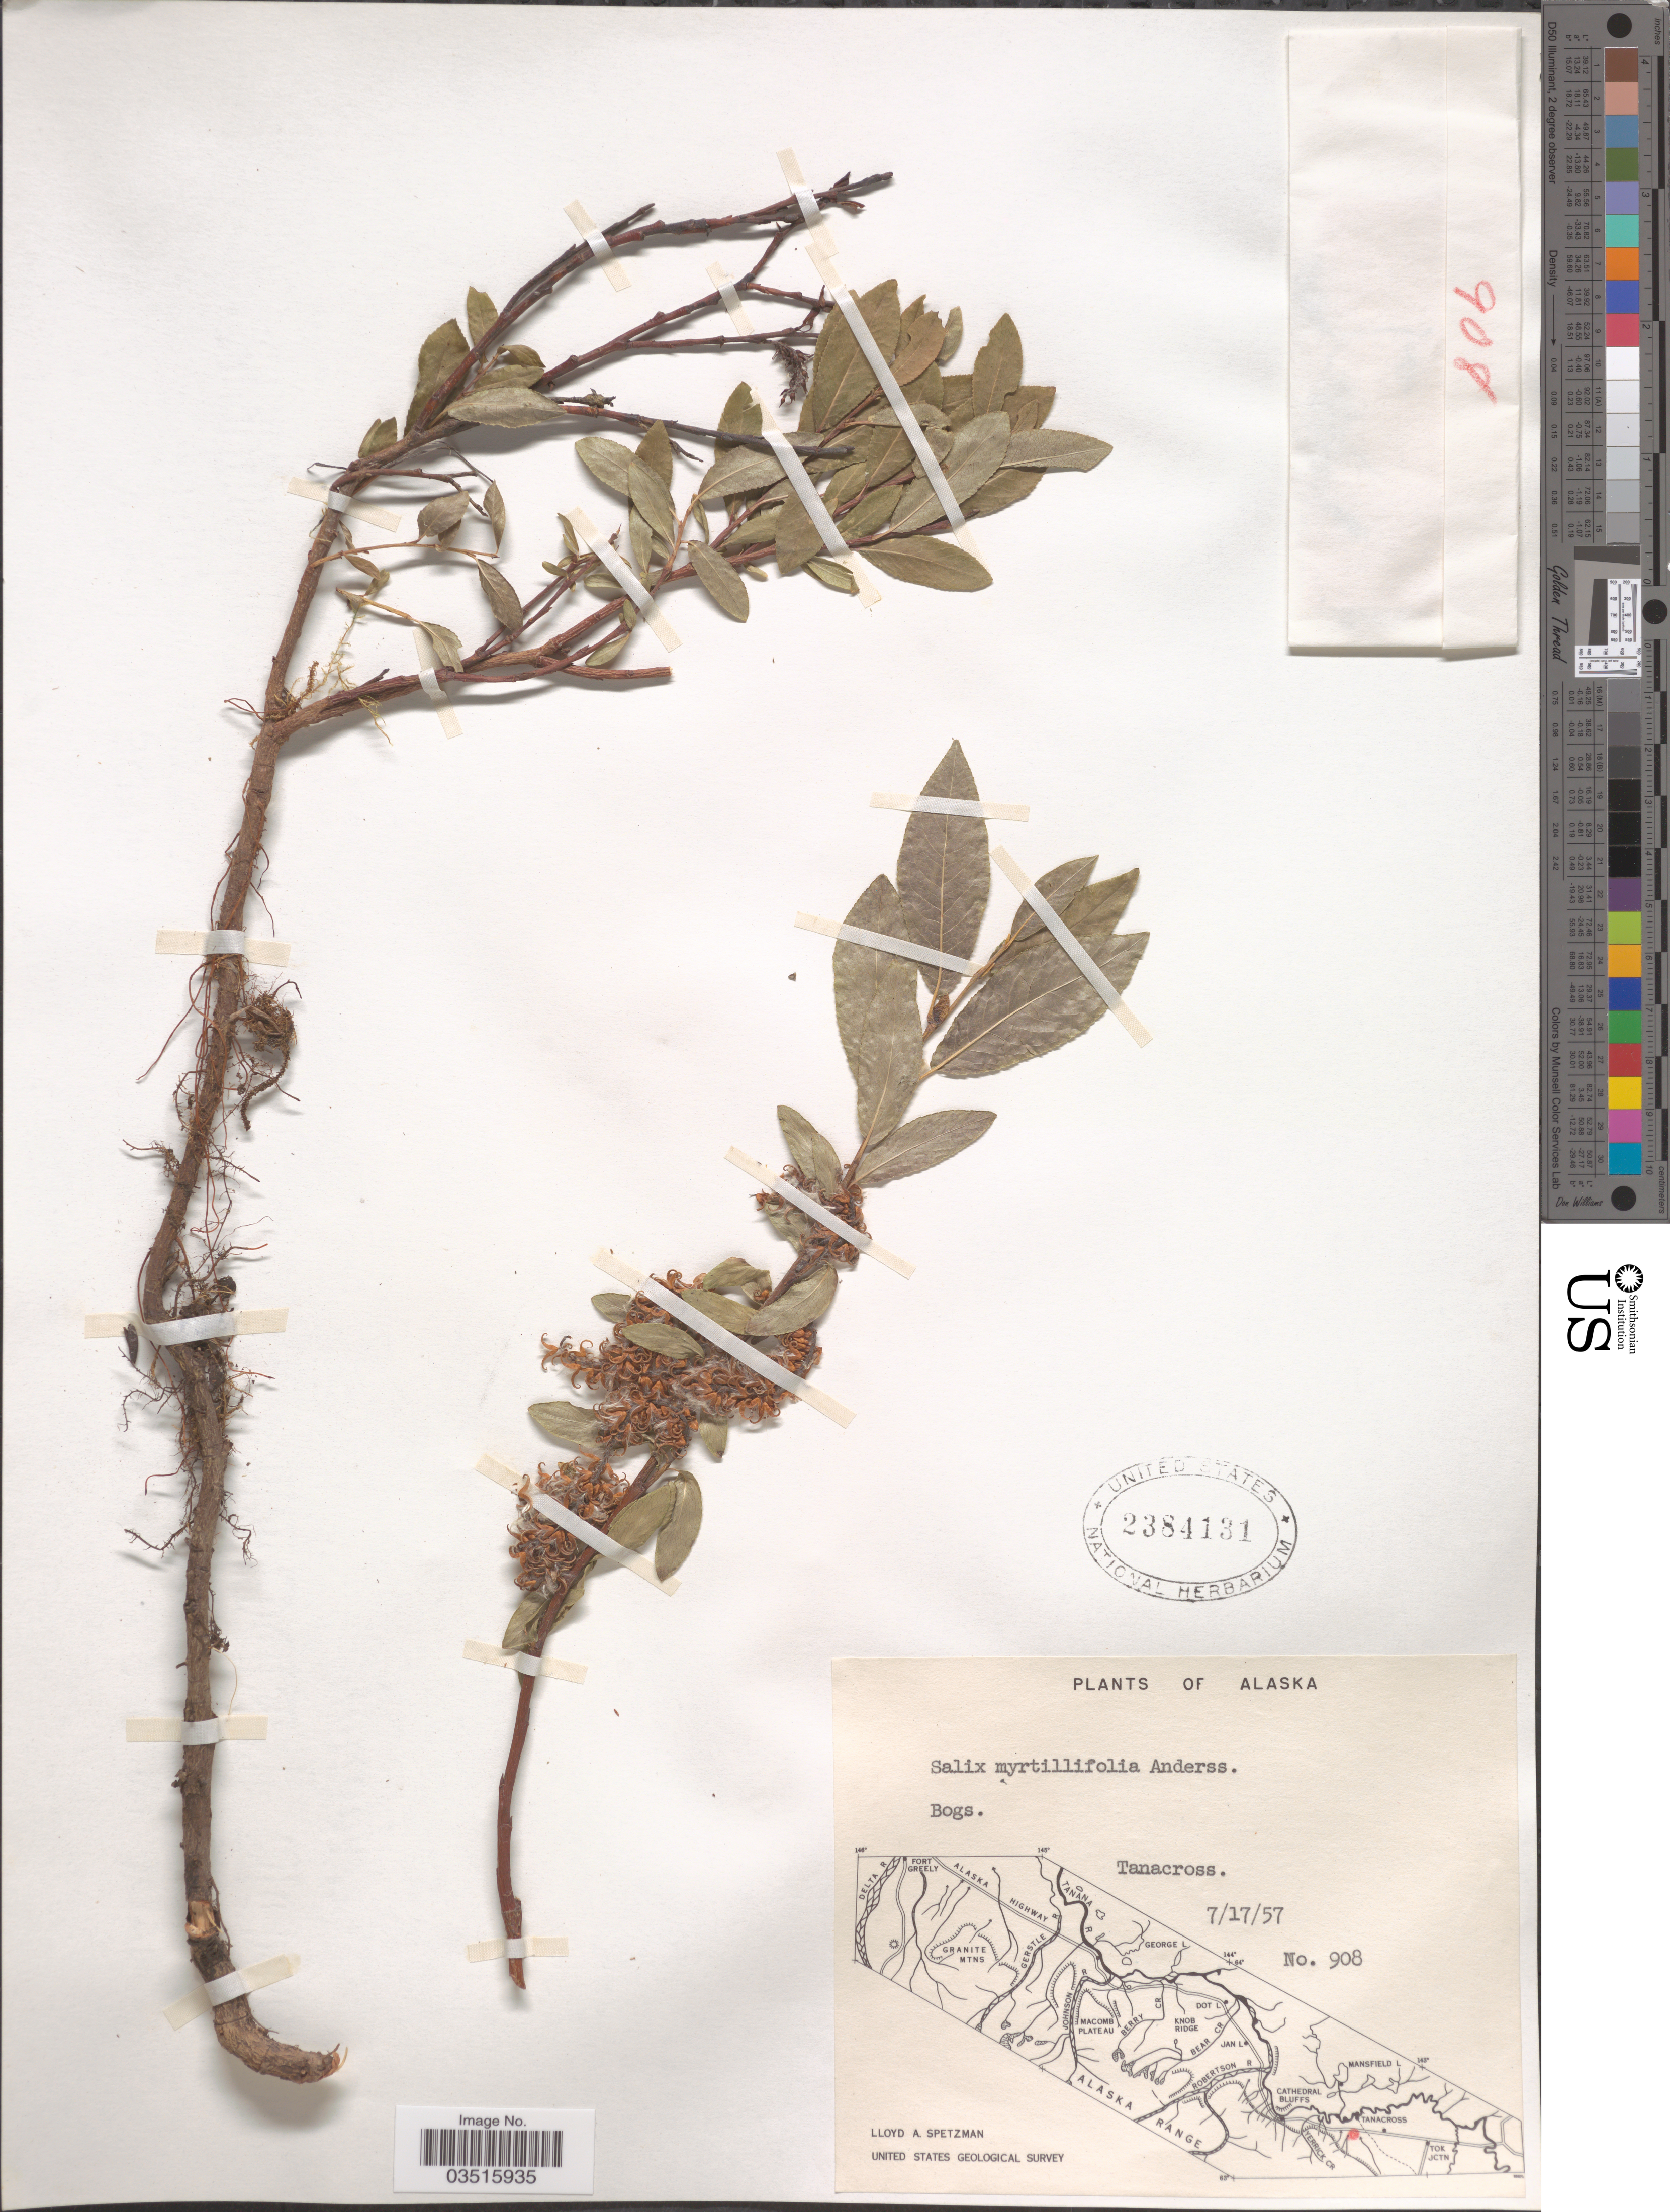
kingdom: Plantae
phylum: Tracheophyta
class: Magnoliopsida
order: Malpighiales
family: Salicaceae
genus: Salix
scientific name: Salix myrtillifolia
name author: Andersson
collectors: L. Spetzman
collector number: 908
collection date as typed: Transcribed d/m/y: 17/7/57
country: United States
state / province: Alaska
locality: Bogs. Tanacross.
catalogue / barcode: US 2384131